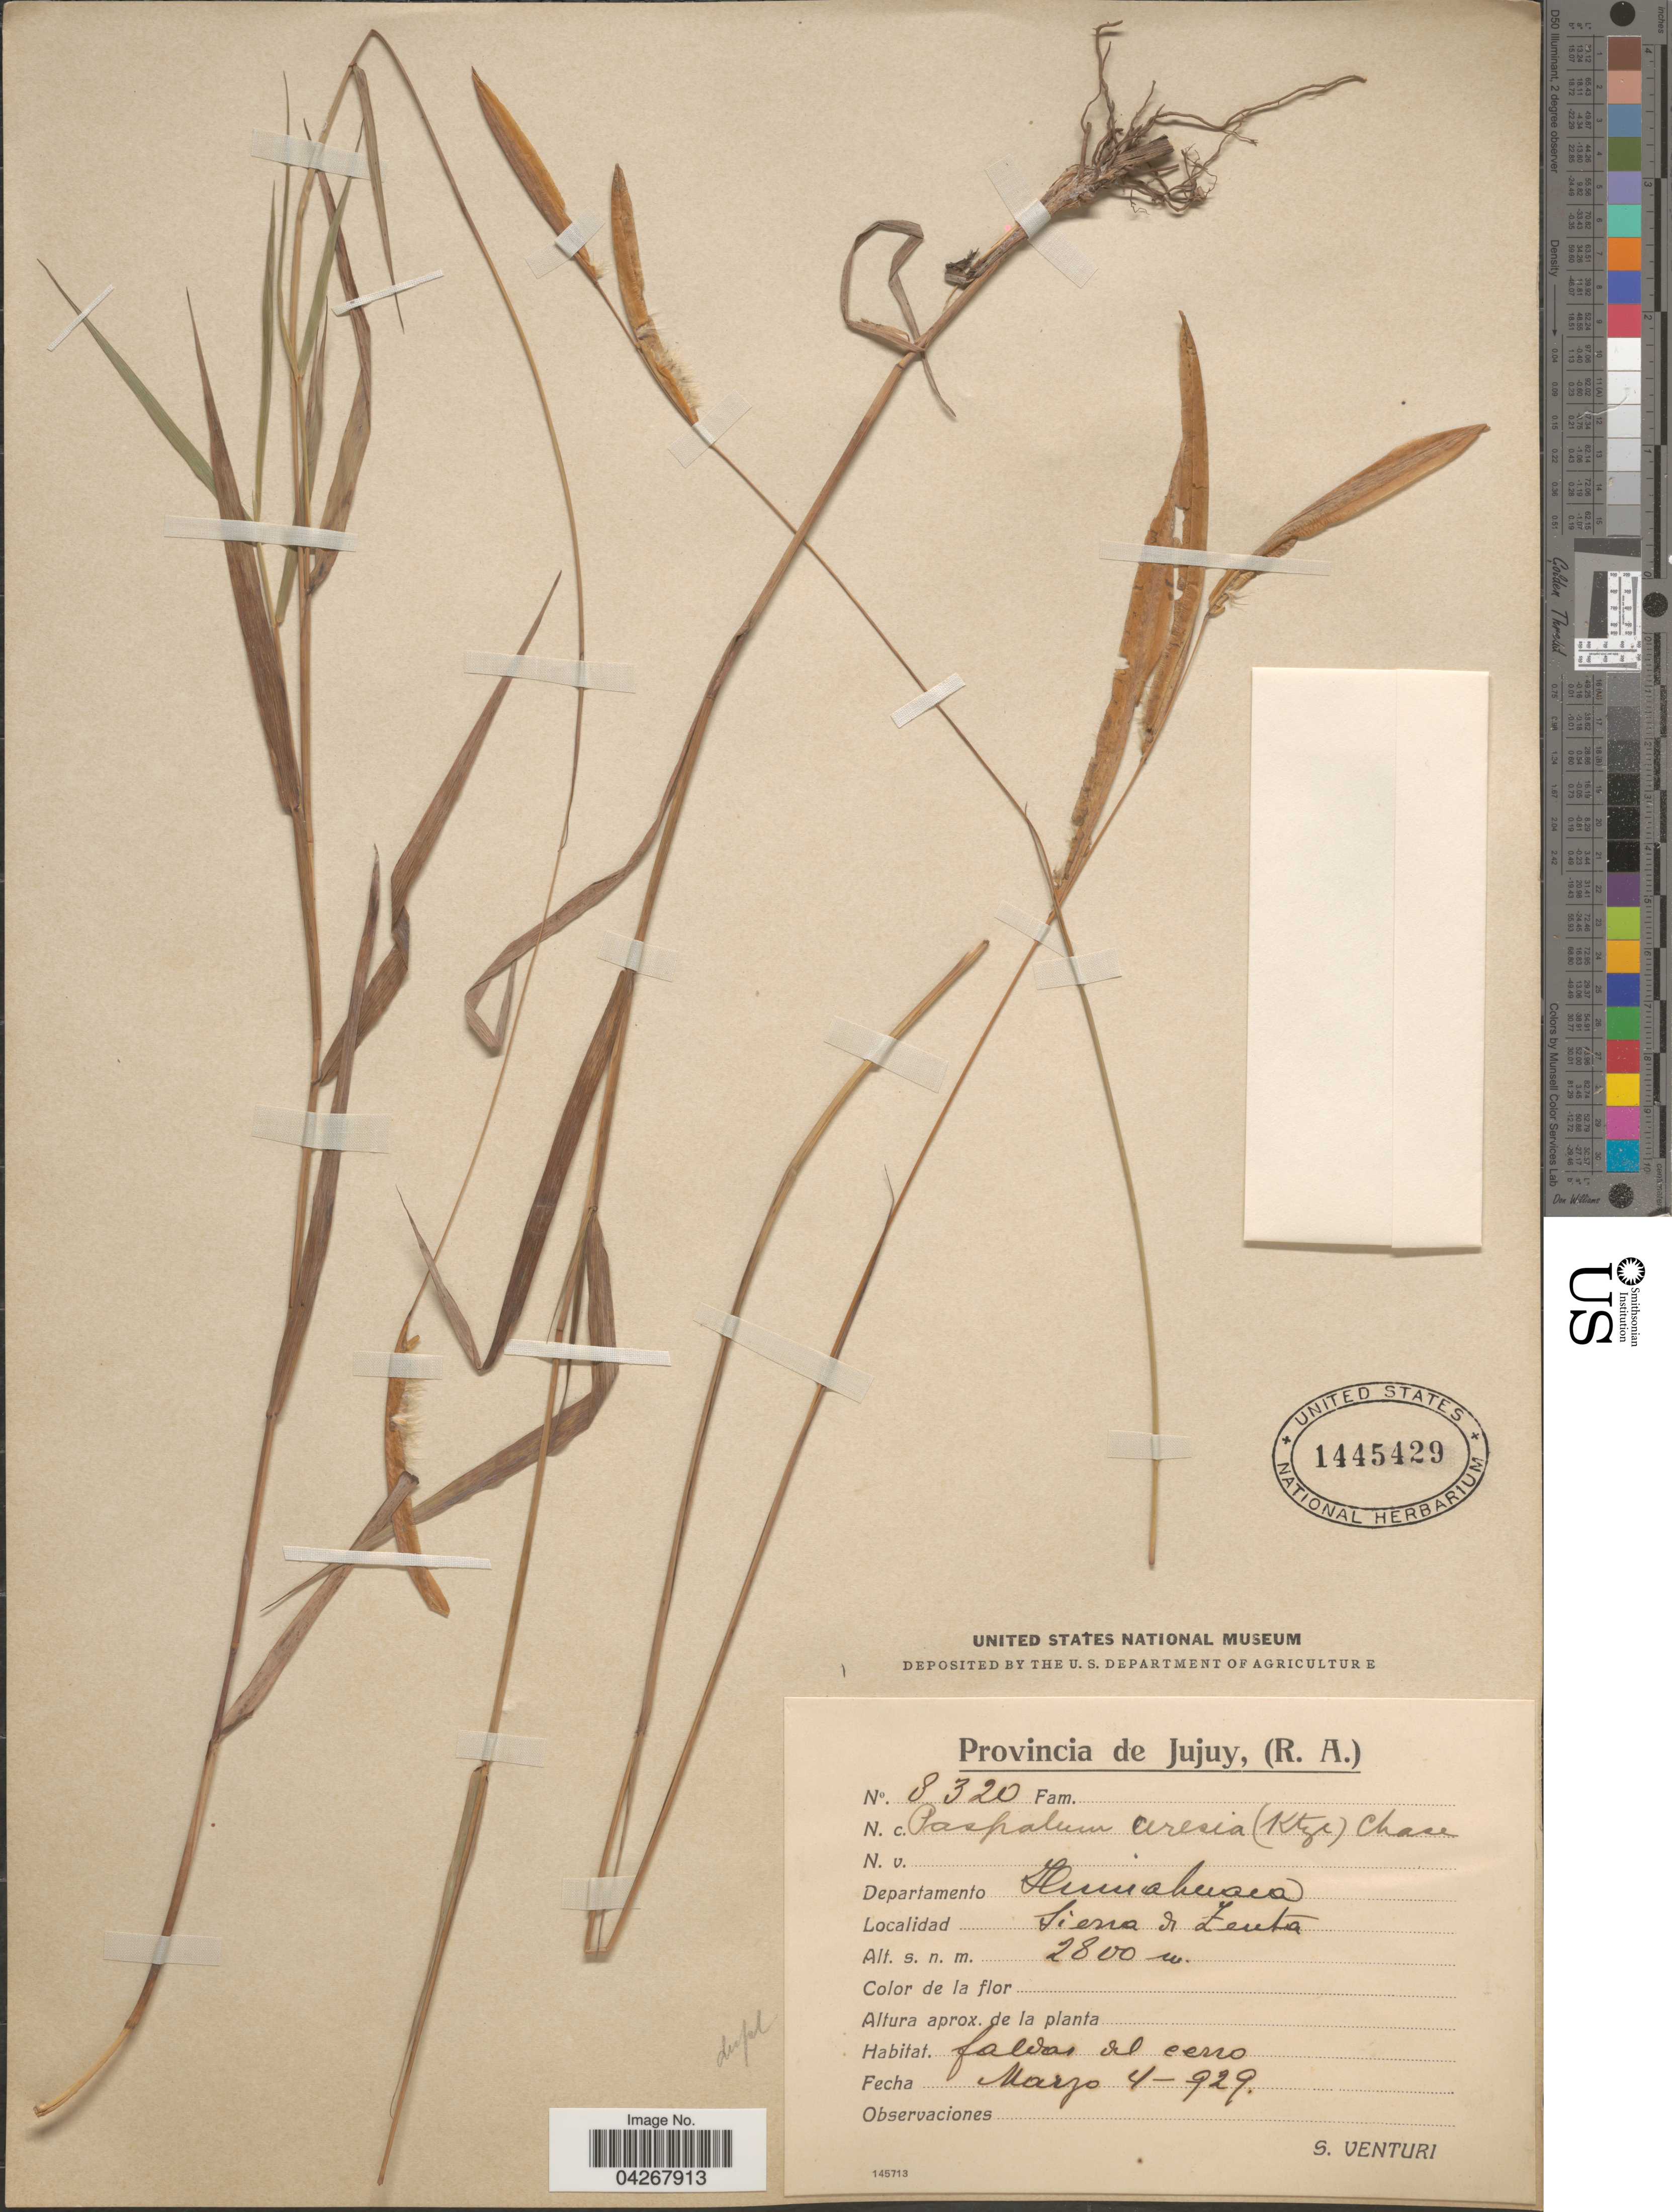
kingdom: Plantae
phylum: Tracheophyta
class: Liliopsida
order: Poales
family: Poaceae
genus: Paspalum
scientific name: Paspalum ceresia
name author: (Kuntze) Chase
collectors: S. Venturi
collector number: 8320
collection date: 1929-03-04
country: Argentina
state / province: Jujuy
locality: Departamento Humahuaca. Sierra de Zenta. Faldas del cerro.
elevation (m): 2800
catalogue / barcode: US 1445429